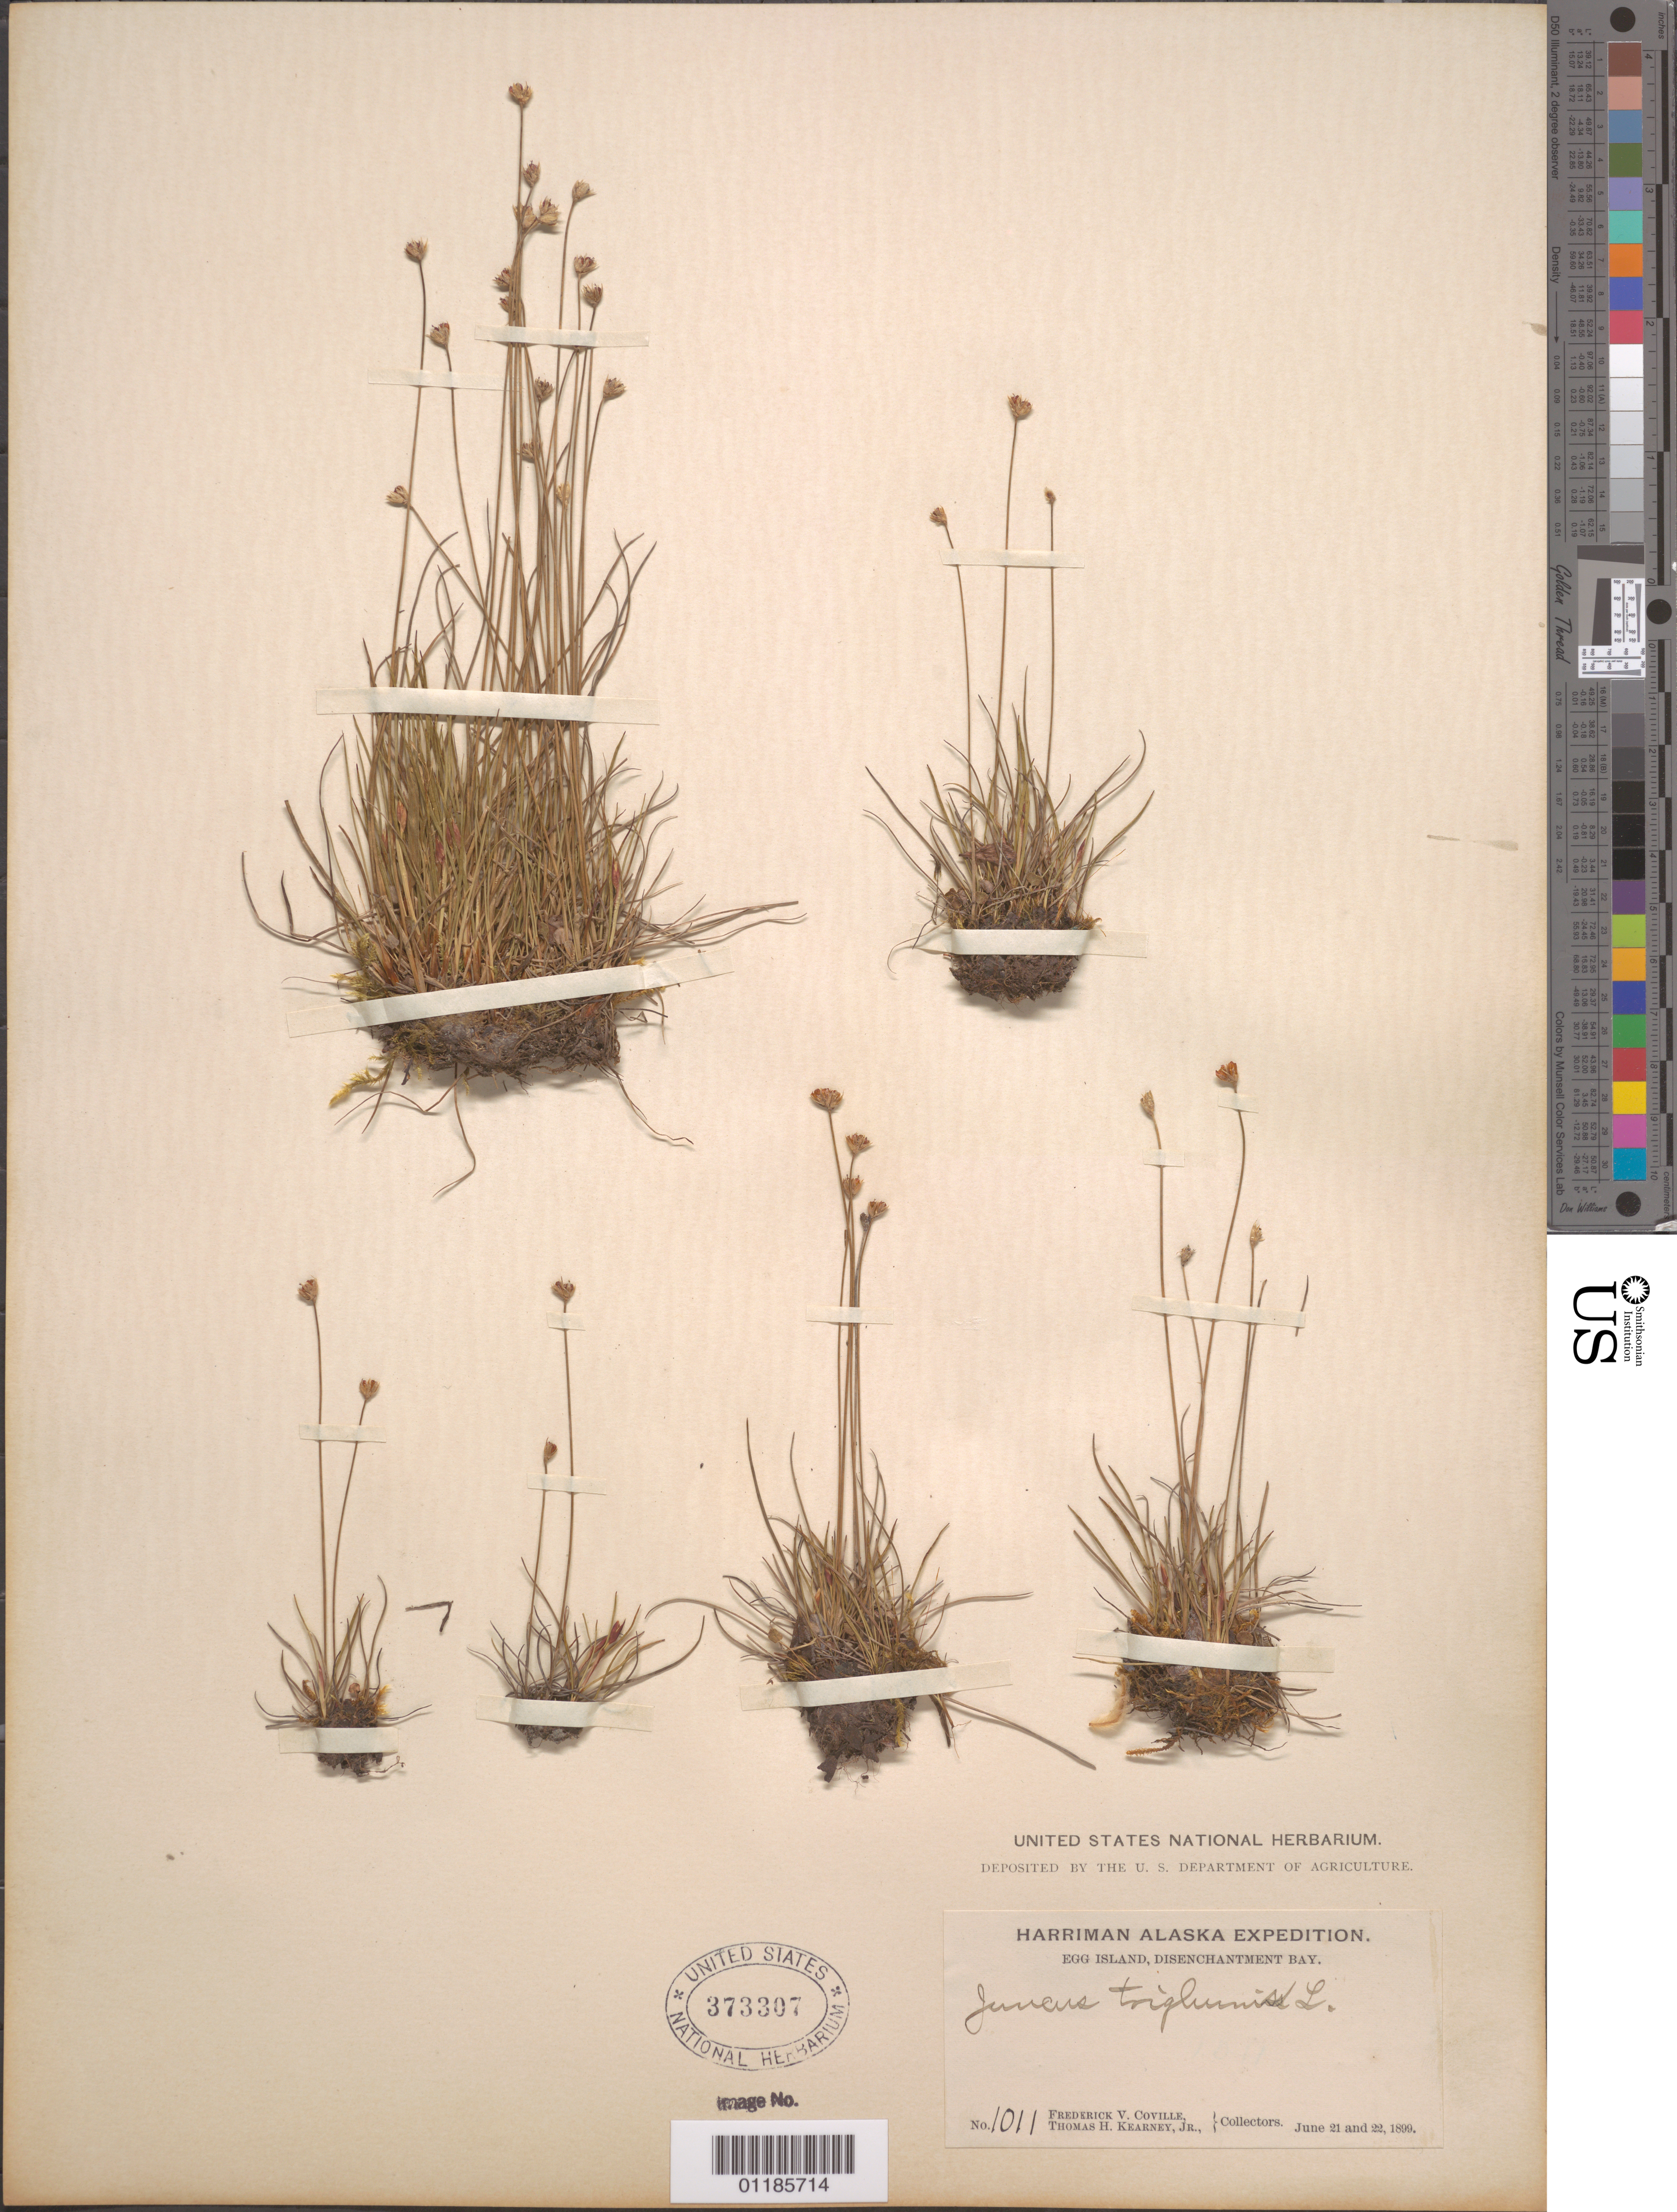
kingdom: Plantae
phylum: Tracheophyta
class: Liliopsida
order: Poales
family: Juncaceae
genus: Juncus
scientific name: Juncus triglumis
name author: L.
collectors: F. V. Coville & T. H. Kearney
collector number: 1011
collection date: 1899-06-21/1899-06-22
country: United States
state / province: Alaska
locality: Egg Island, Disenchantment Bay.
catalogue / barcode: US 373307